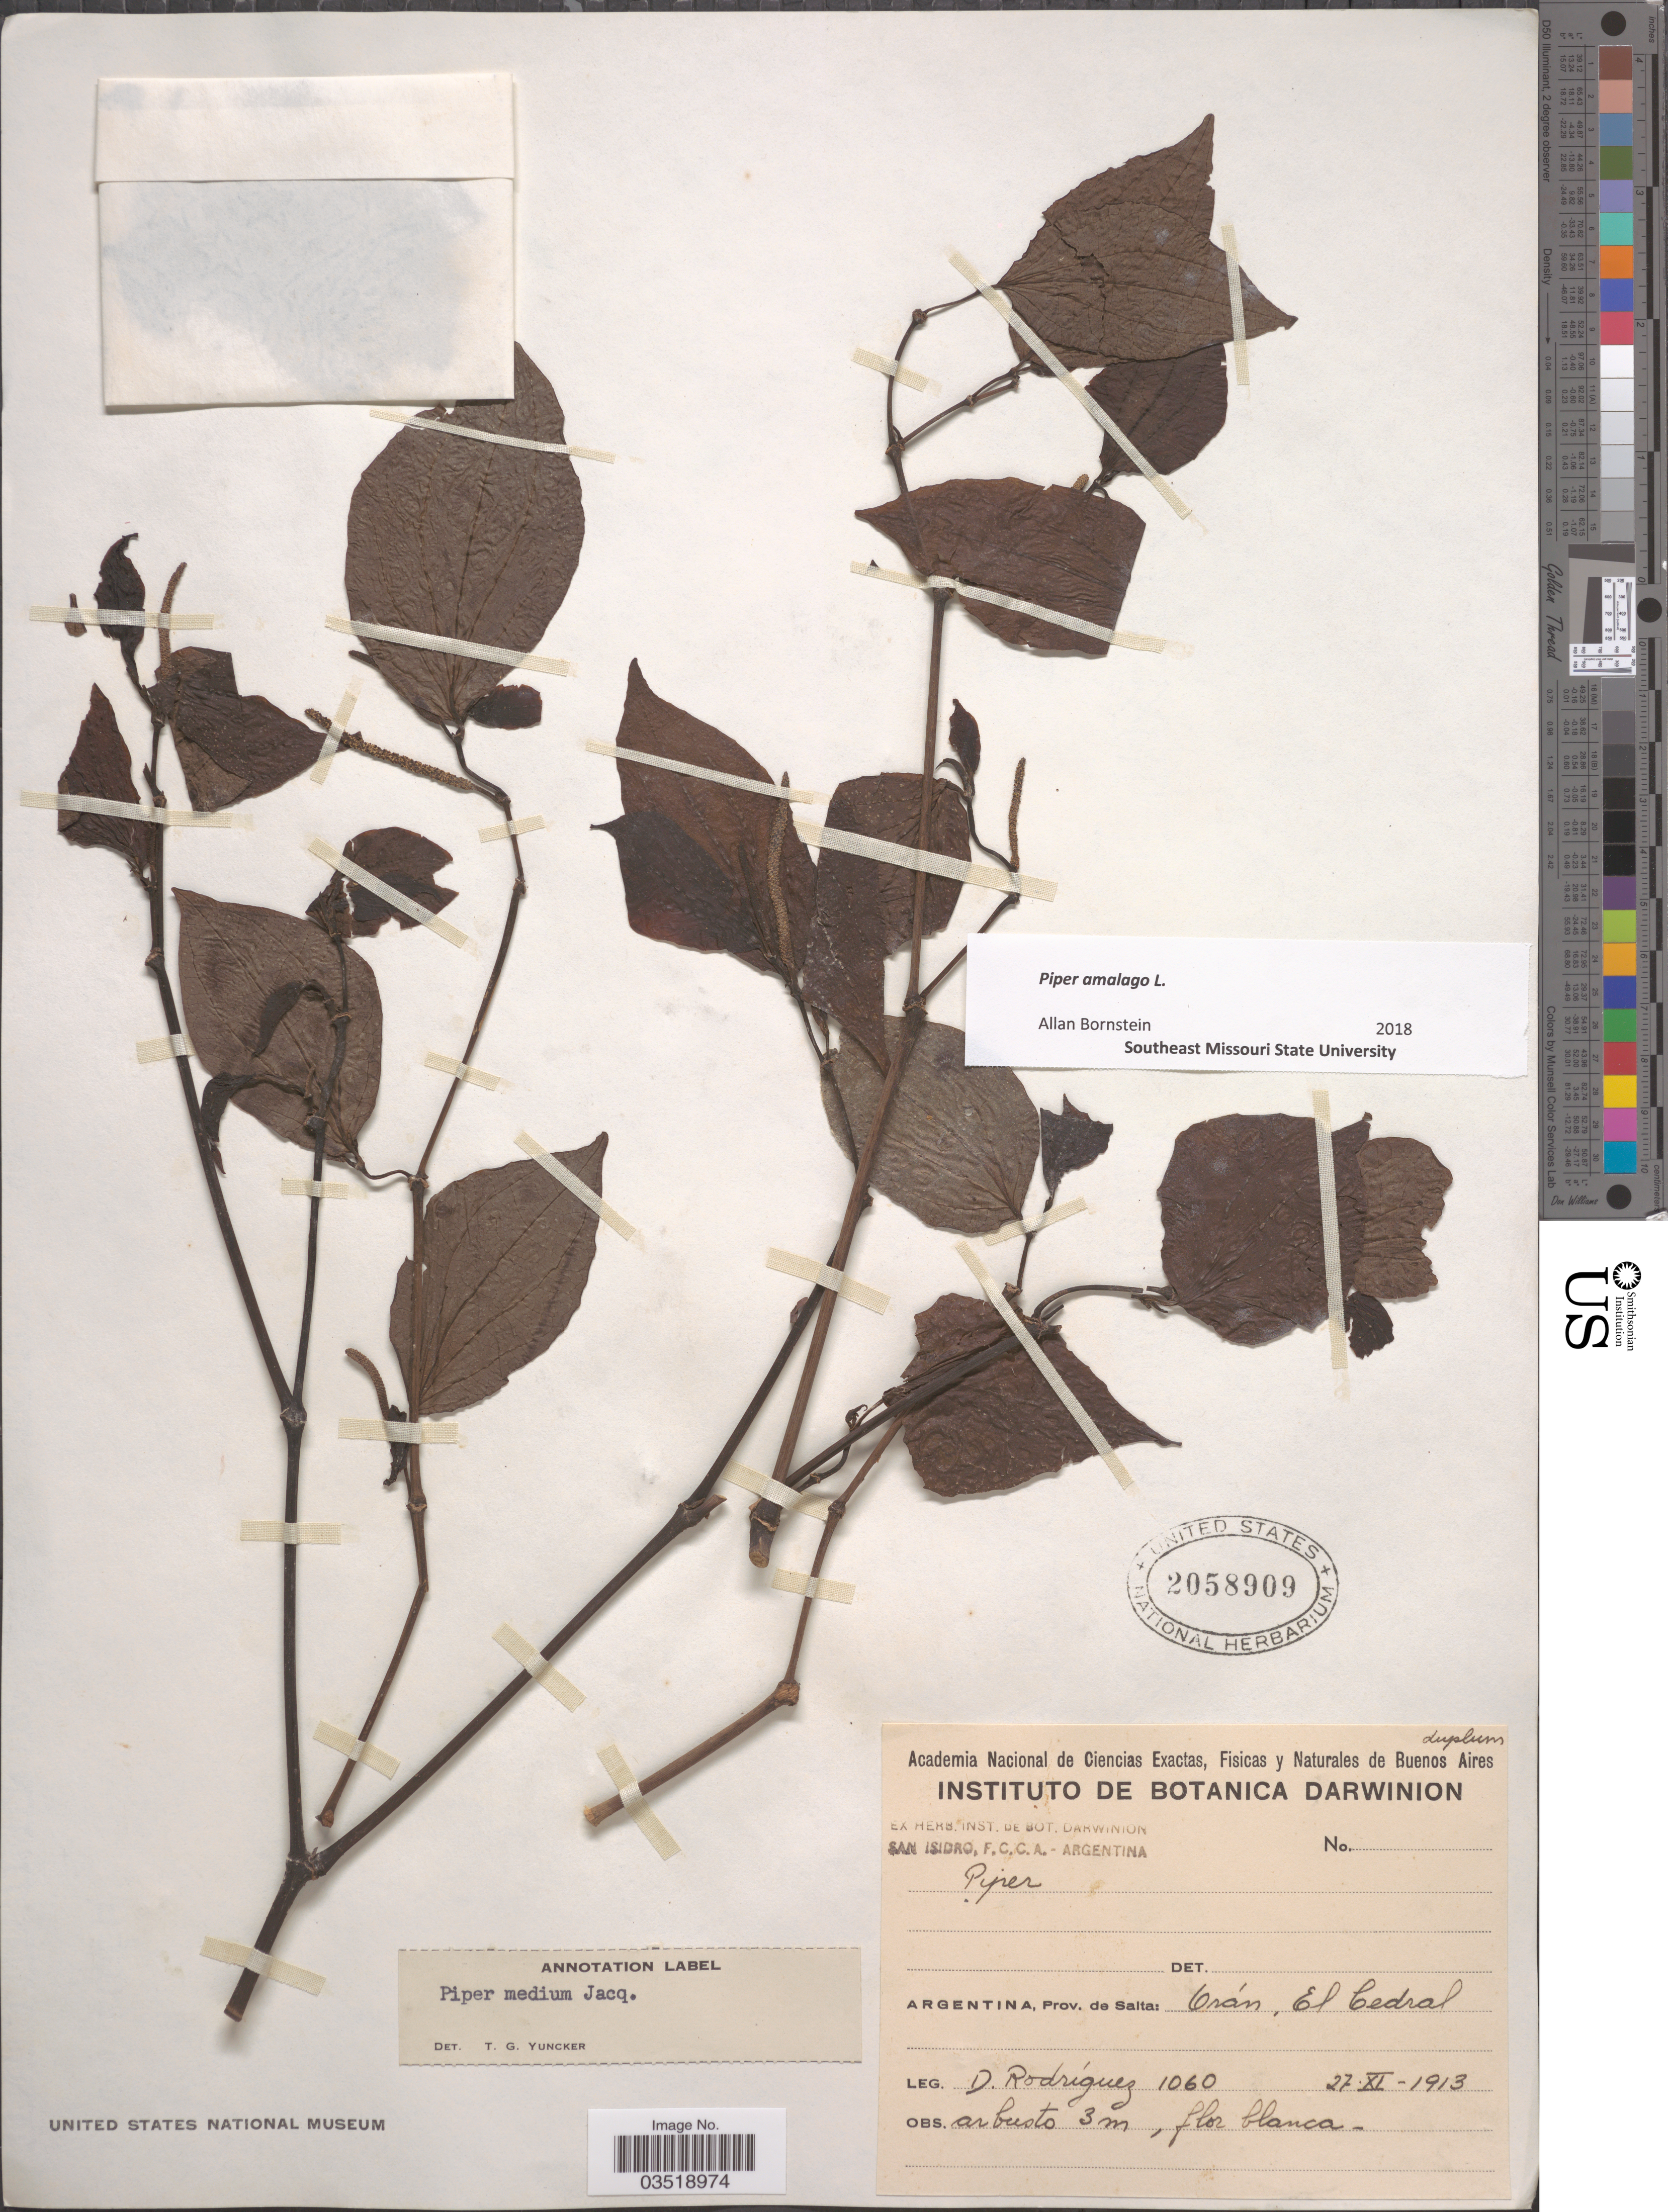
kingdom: Plantae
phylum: Tracheophyta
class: Magnoliopsida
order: Piperales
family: Piperaceae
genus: Piper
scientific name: Piper amalago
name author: L.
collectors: D. Rodriguez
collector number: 1060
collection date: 1913-11-27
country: Argentina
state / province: Salta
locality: Orán, El Cedral.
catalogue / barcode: US 2058909